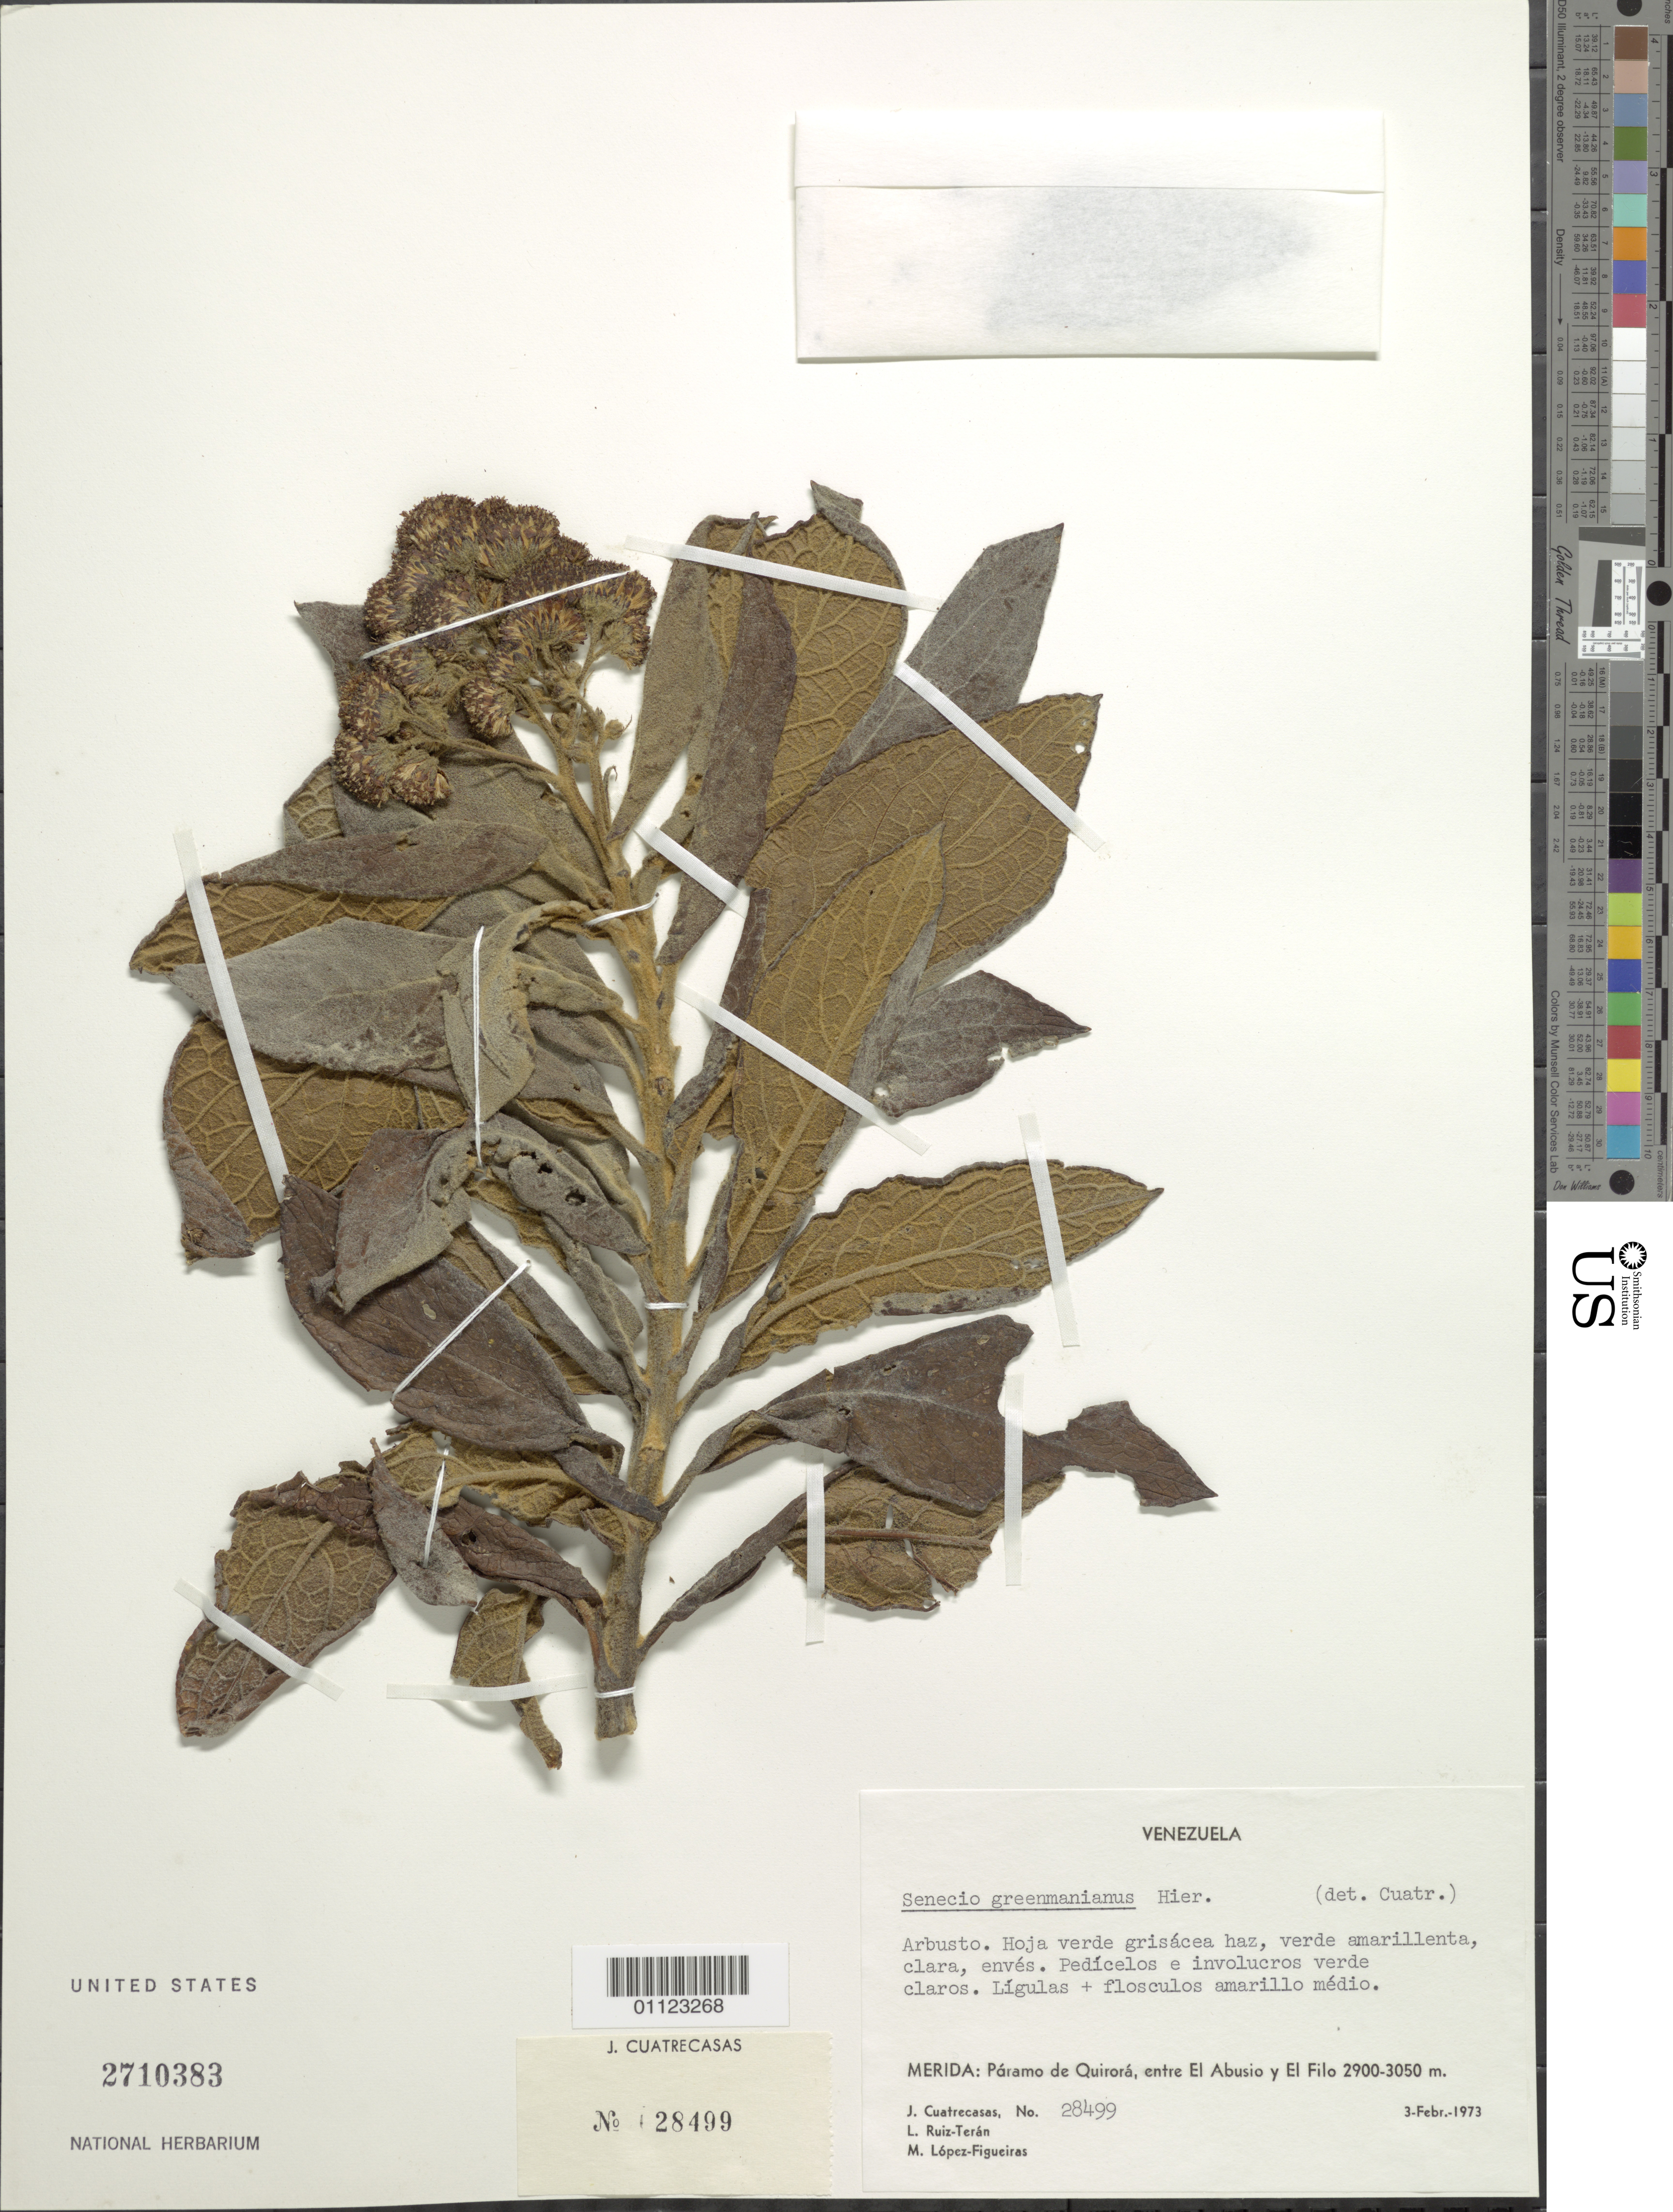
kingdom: Plantae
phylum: Tracheophyta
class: Magnoliopsida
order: Asterales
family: Asteraceae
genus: Pentacalia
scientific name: Pentacalia greenmaniana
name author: (Hieron.) Cuatrec.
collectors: J. Cuatrecasas, L. E. Ruíz-Terán & M. López Figueiras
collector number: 28499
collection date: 1973-02-03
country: Venezuela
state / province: Mérida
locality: Páramo de Quirorá, entre El Abusio y El Filo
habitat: Páramo.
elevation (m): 2900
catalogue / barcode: US 2710383